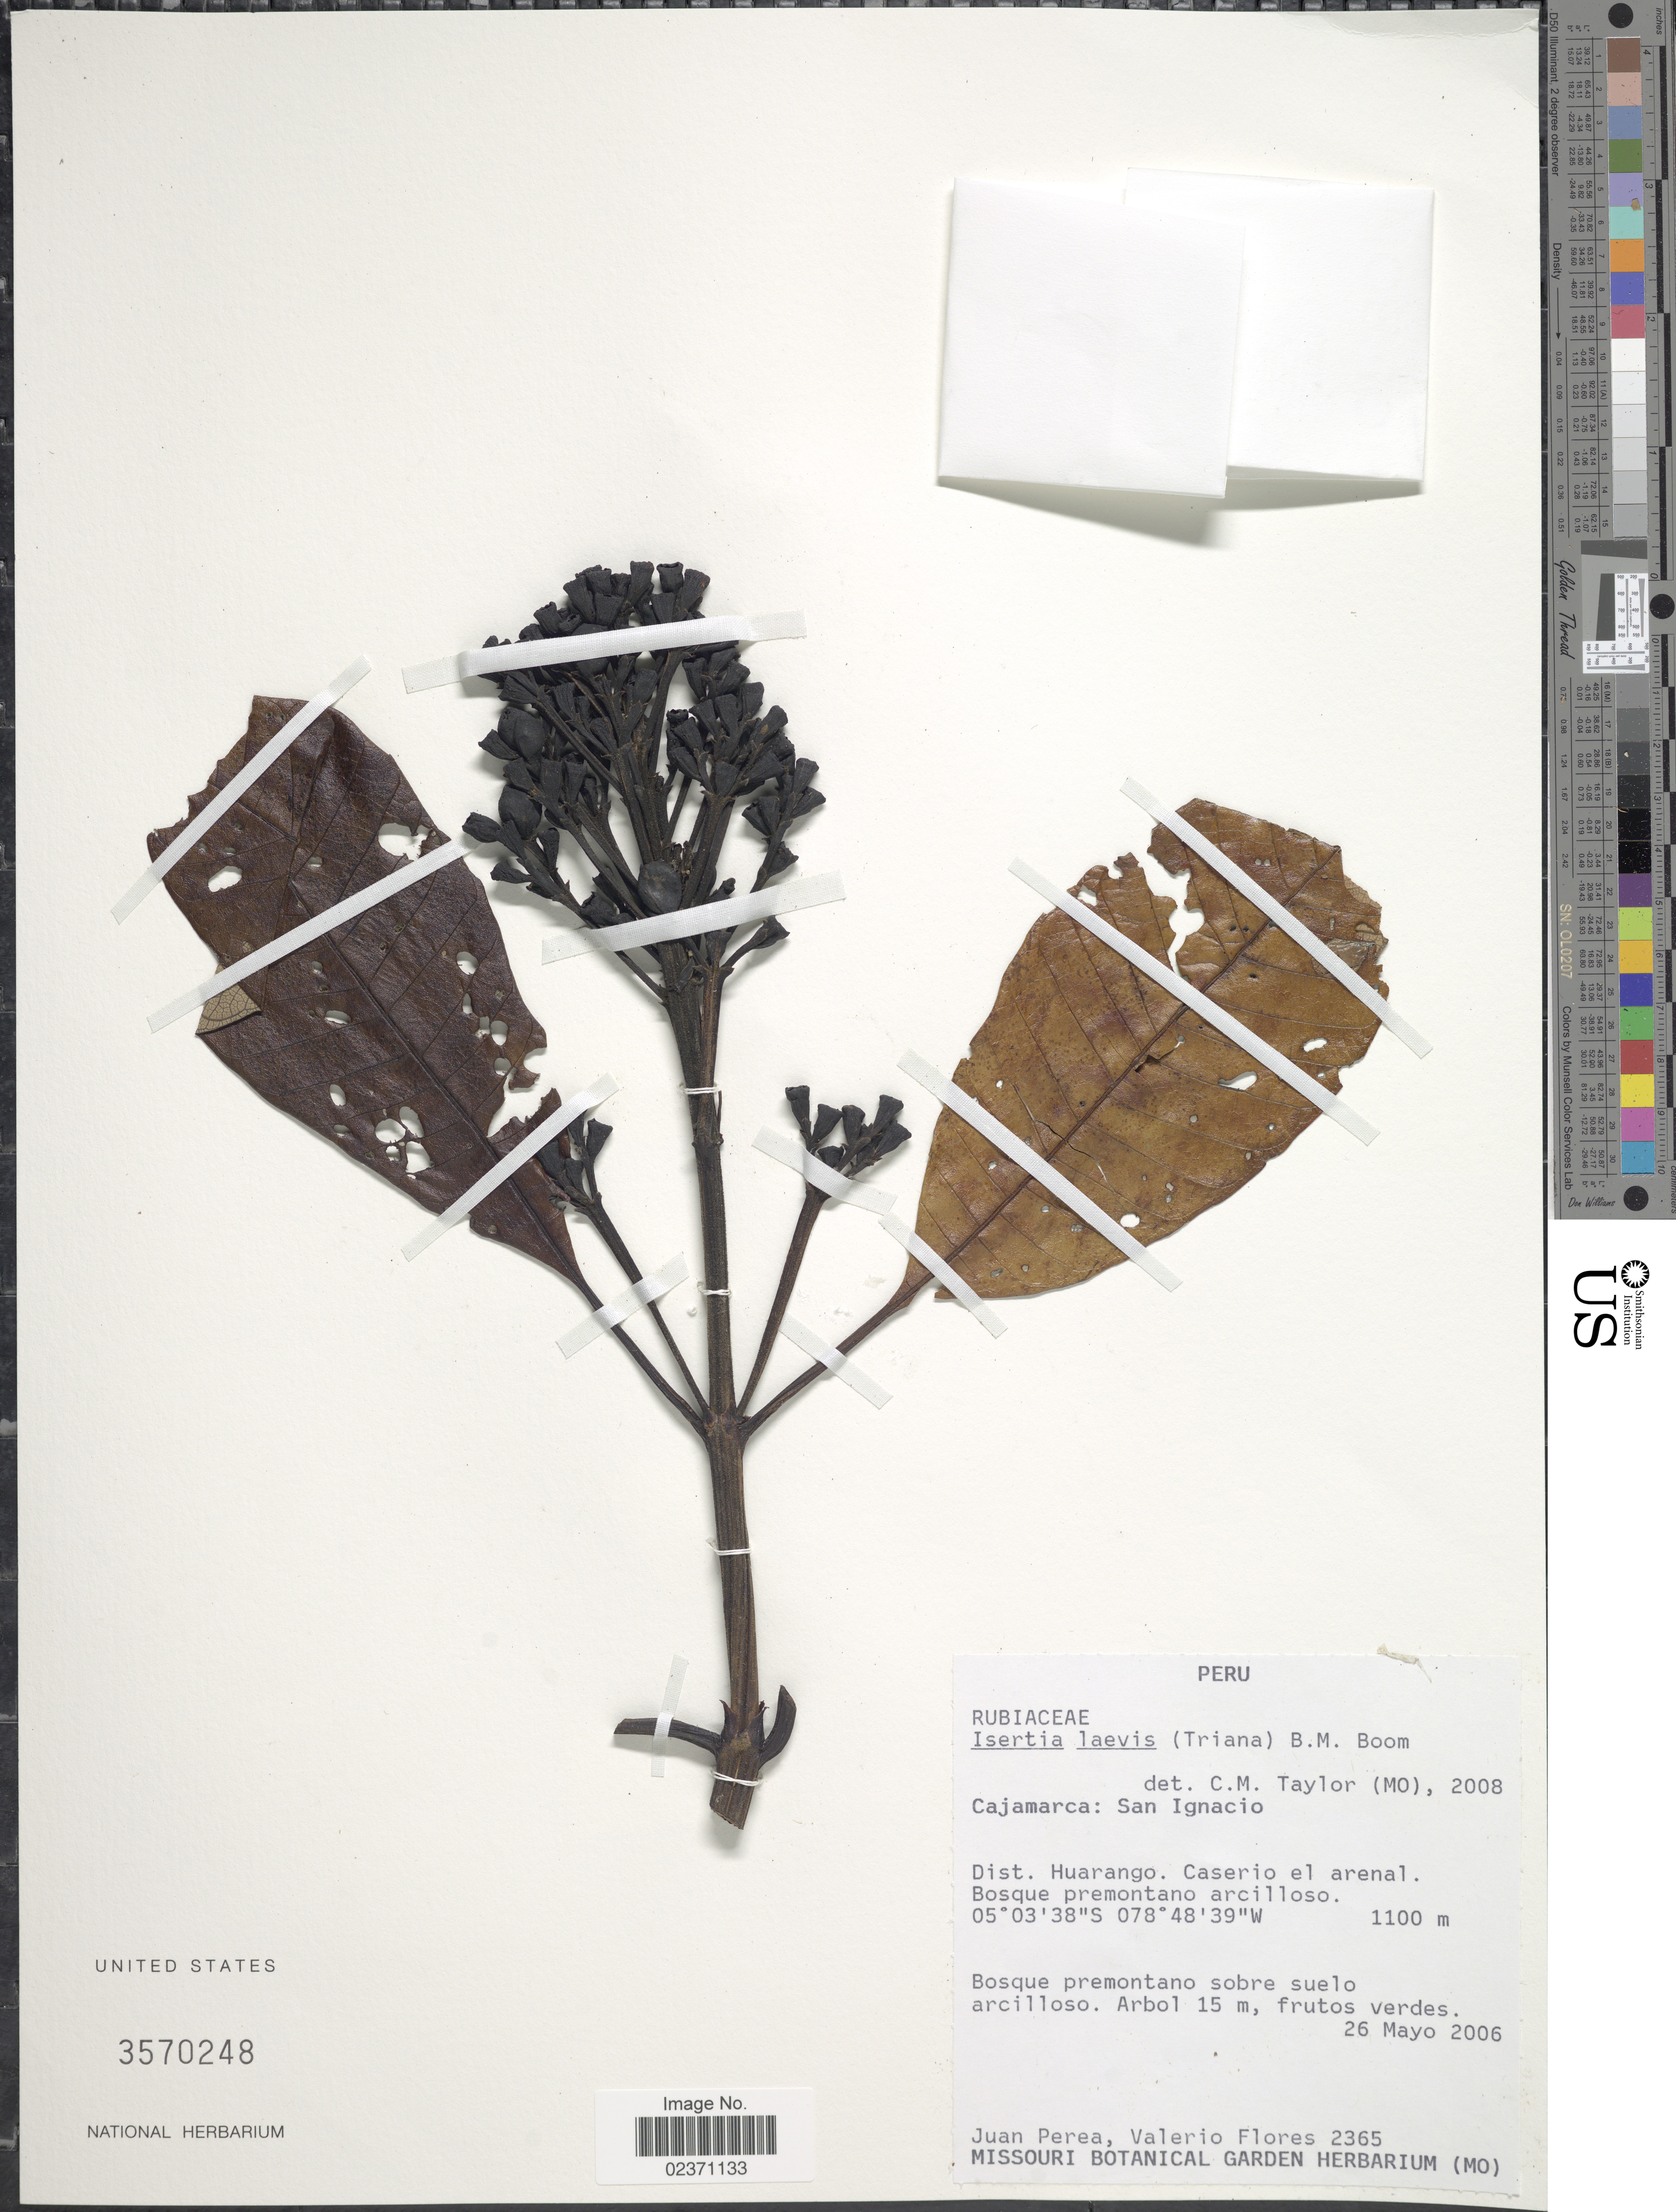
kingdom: Plantae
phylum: Tracheophyta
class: Magnoliopsida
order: Gentianales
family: Rubiaceae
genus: Isertia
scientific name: Isertia laevis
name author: (Triana) B.M. Boom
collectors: J. Perea & V. Flores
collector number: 2365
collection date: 2006-05-26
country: Peru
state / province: Cajamarca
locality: San ignacio. Dist. Huarango. Caserio eel arenal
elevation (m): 1100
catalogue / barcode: US 3570248